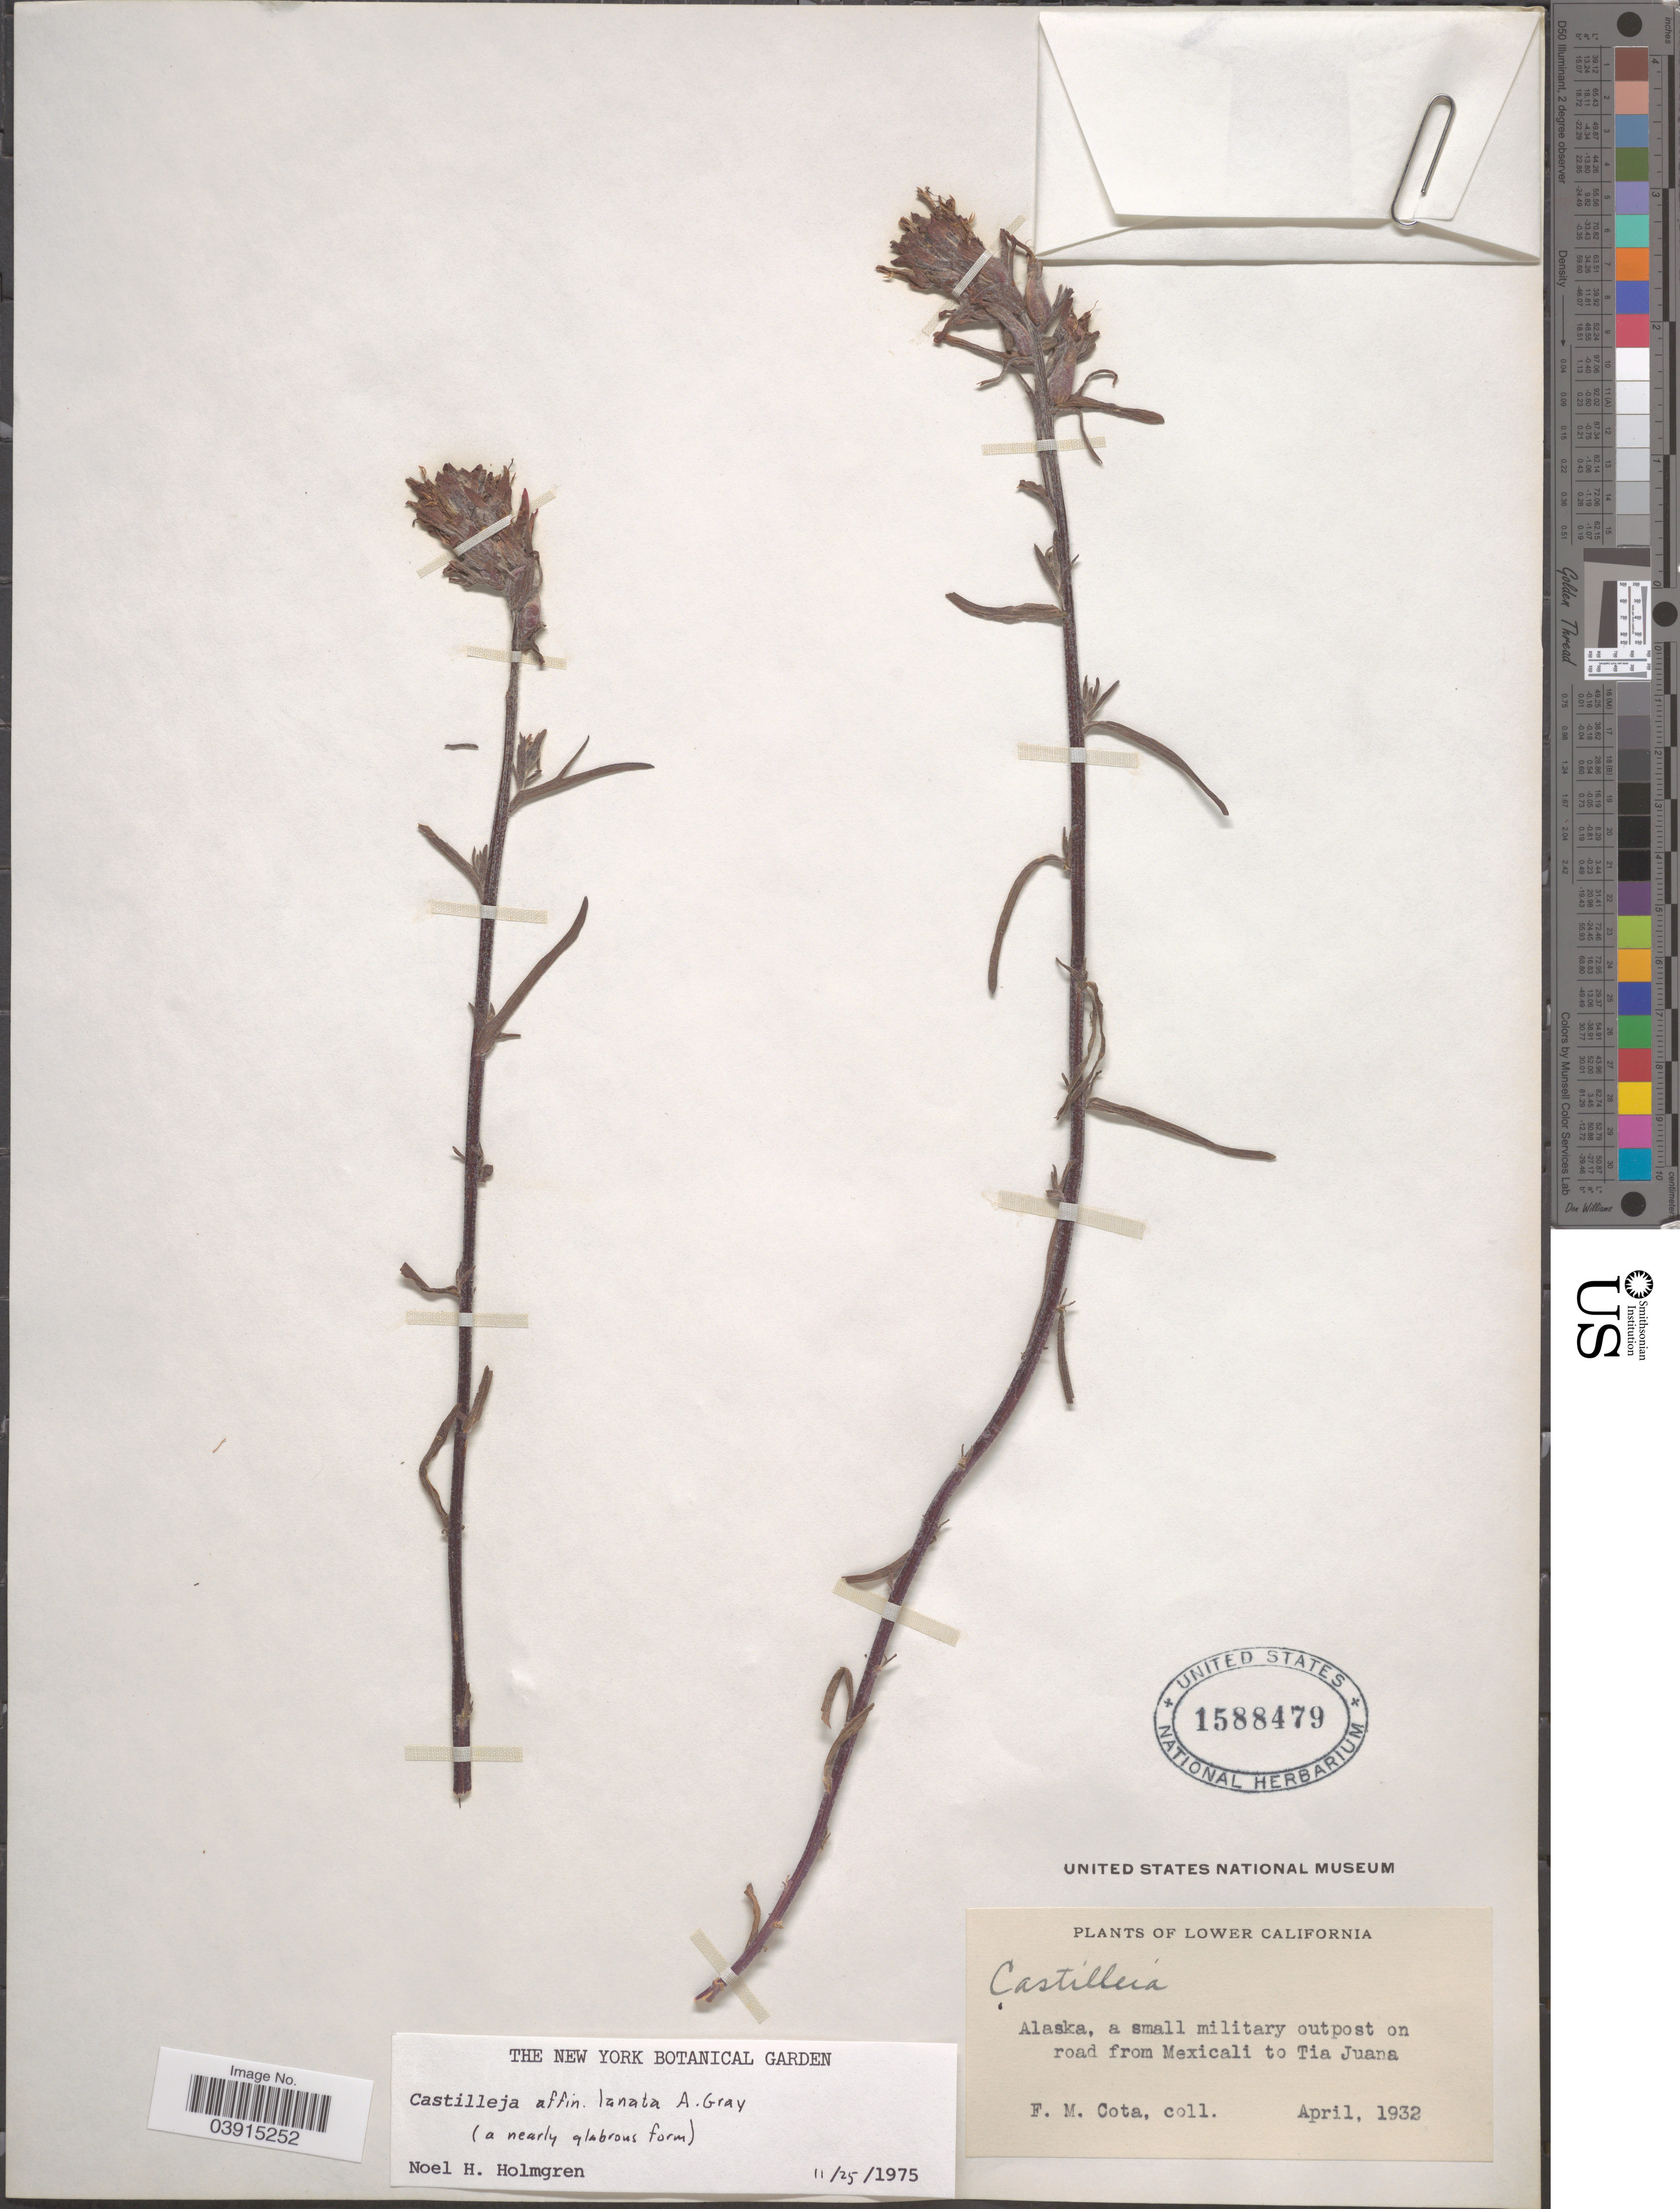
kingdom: Plantae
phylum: Tracheophyta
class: Magnoliopsida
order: Lamiales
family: Orobanchaceae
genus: Castilleja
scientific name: Castilleja lanata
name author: A. Gray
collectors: F. Cota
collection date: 1932-04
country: Mexico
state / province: Baja California Norte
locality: Lower California. Alaska, a small military outpost on road from Mexicali to Tia Juana.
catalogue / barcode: US 1588479